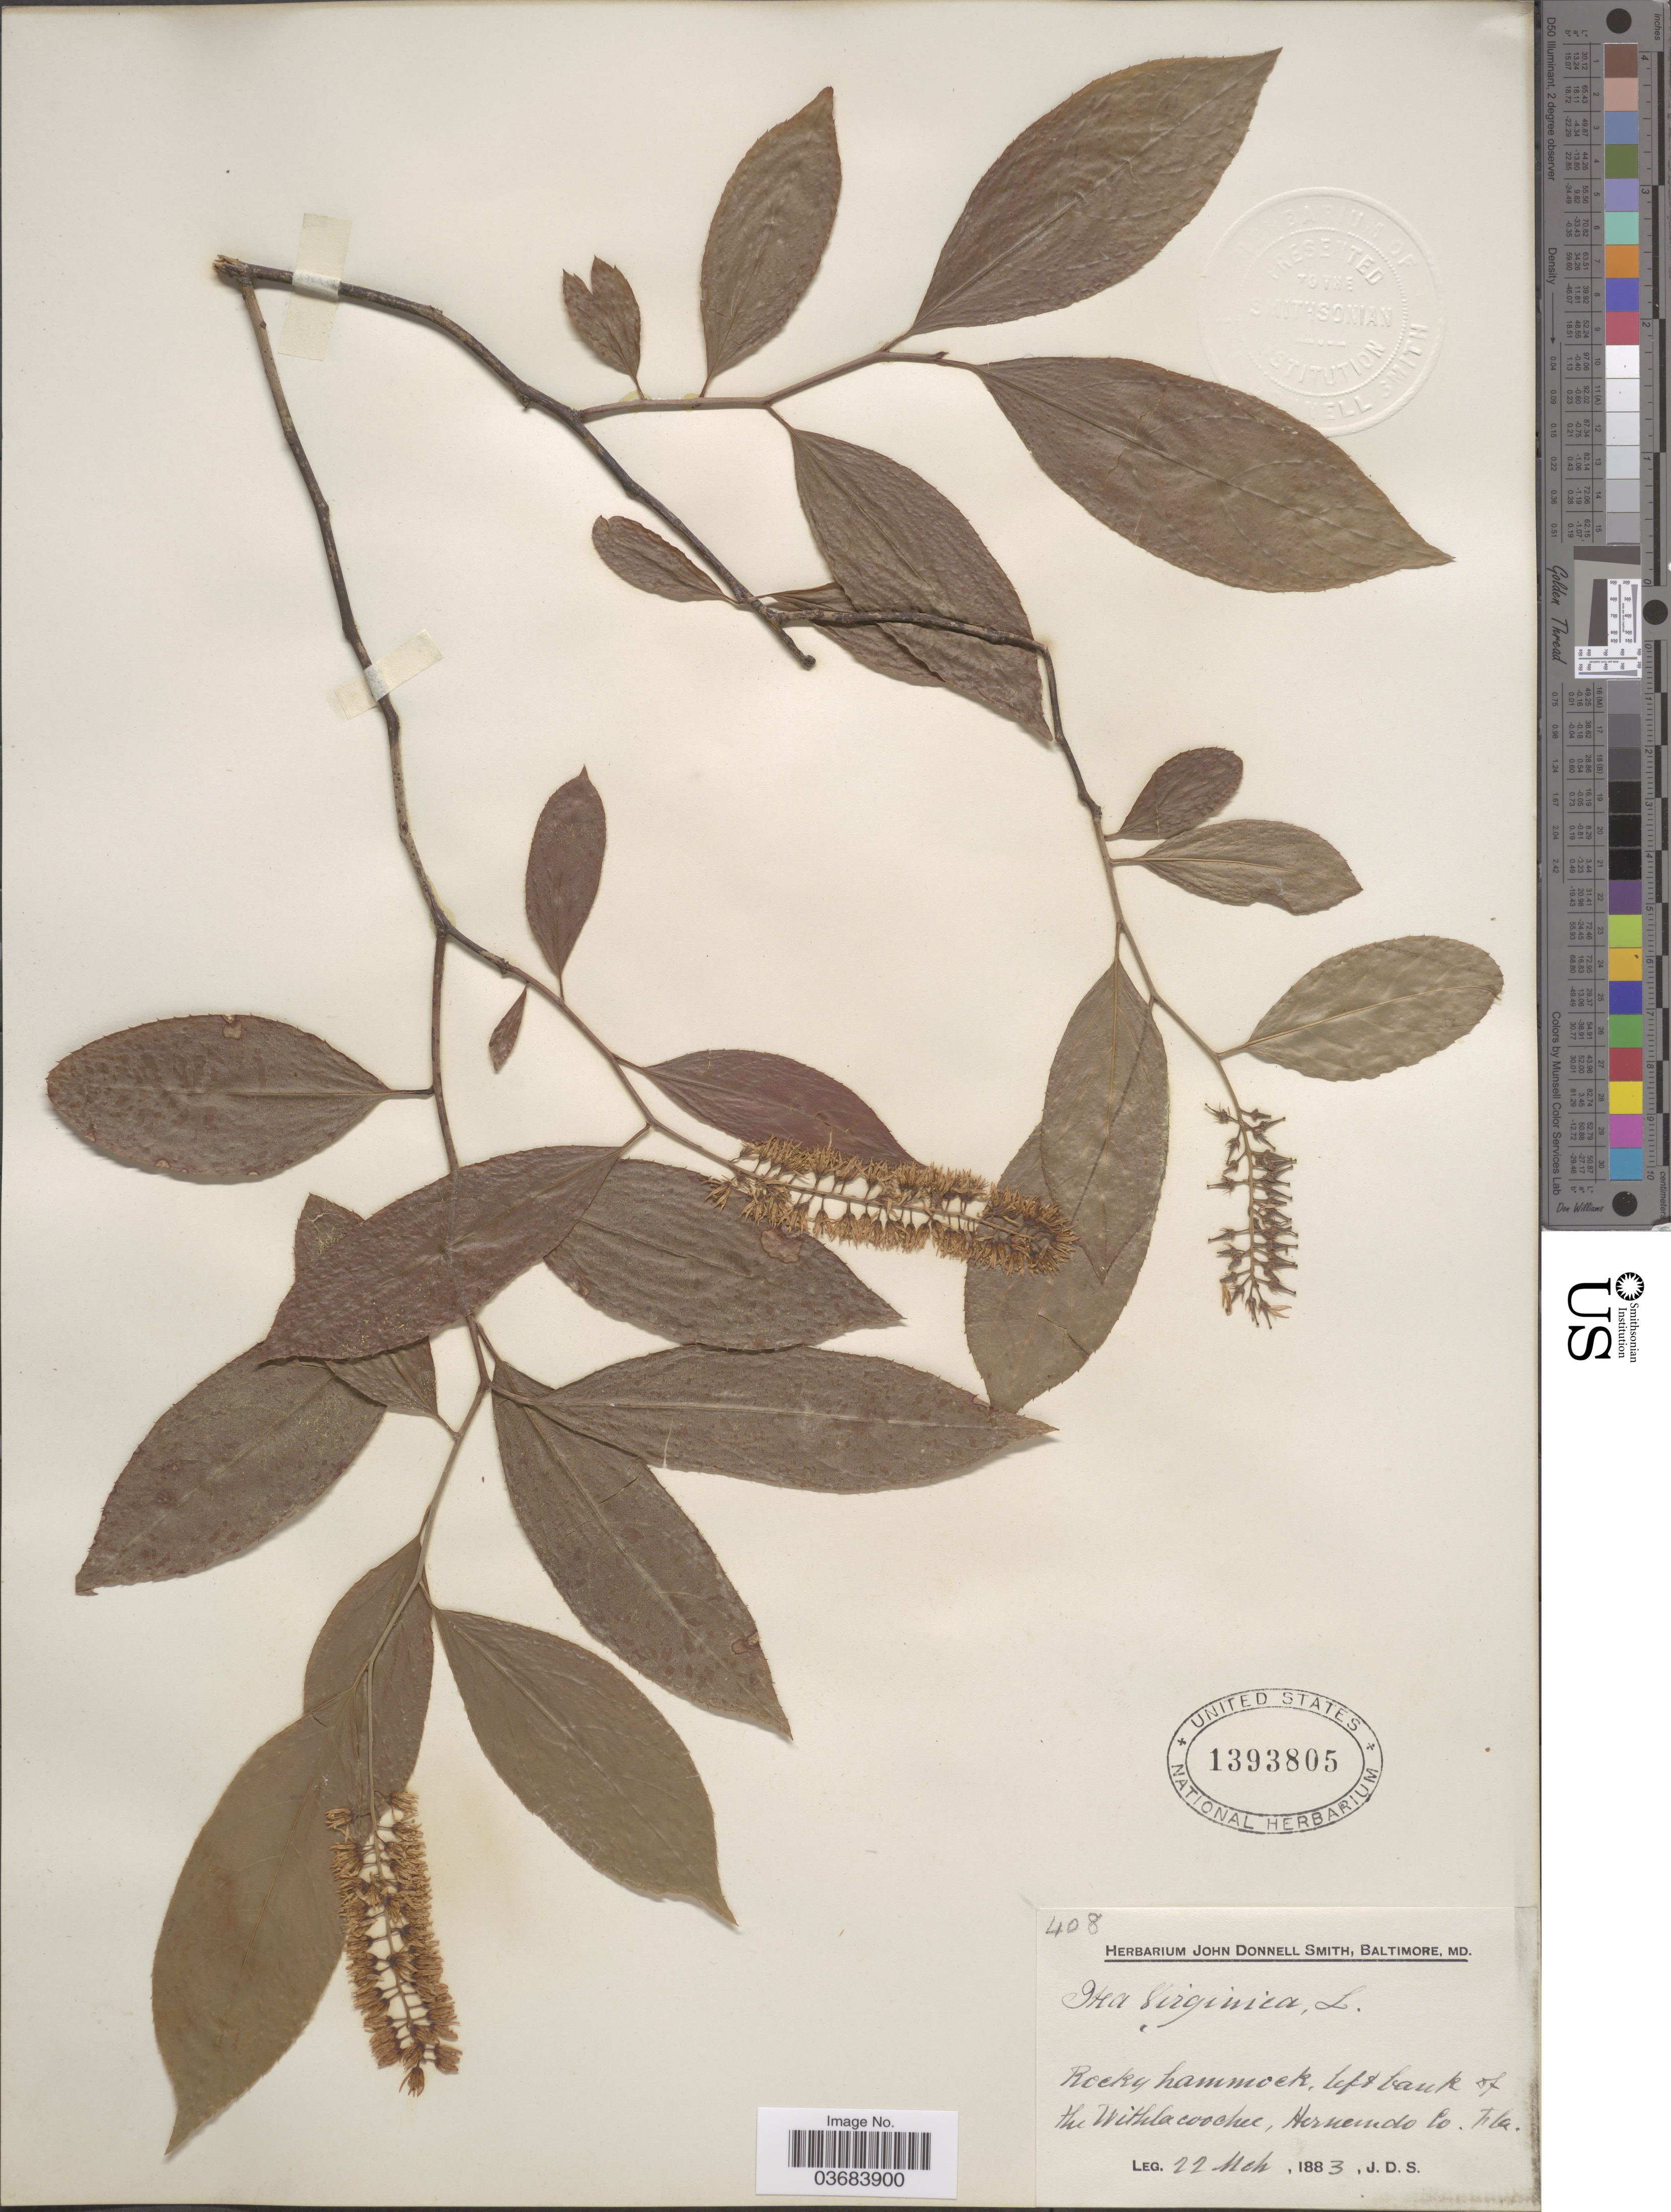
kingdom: Plantae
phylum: Tracheophyta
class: Magnoliopsida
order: Saxifragales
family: Iteaceae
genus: Itea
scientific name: Itea virginica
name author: L.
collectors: J. Donnell Smith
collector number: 408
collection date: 1883-03-22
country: United States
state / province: Florida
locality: Rocky hammock, left bank of the Withlacoochee, Hernando Co.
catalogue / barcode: US 1393805